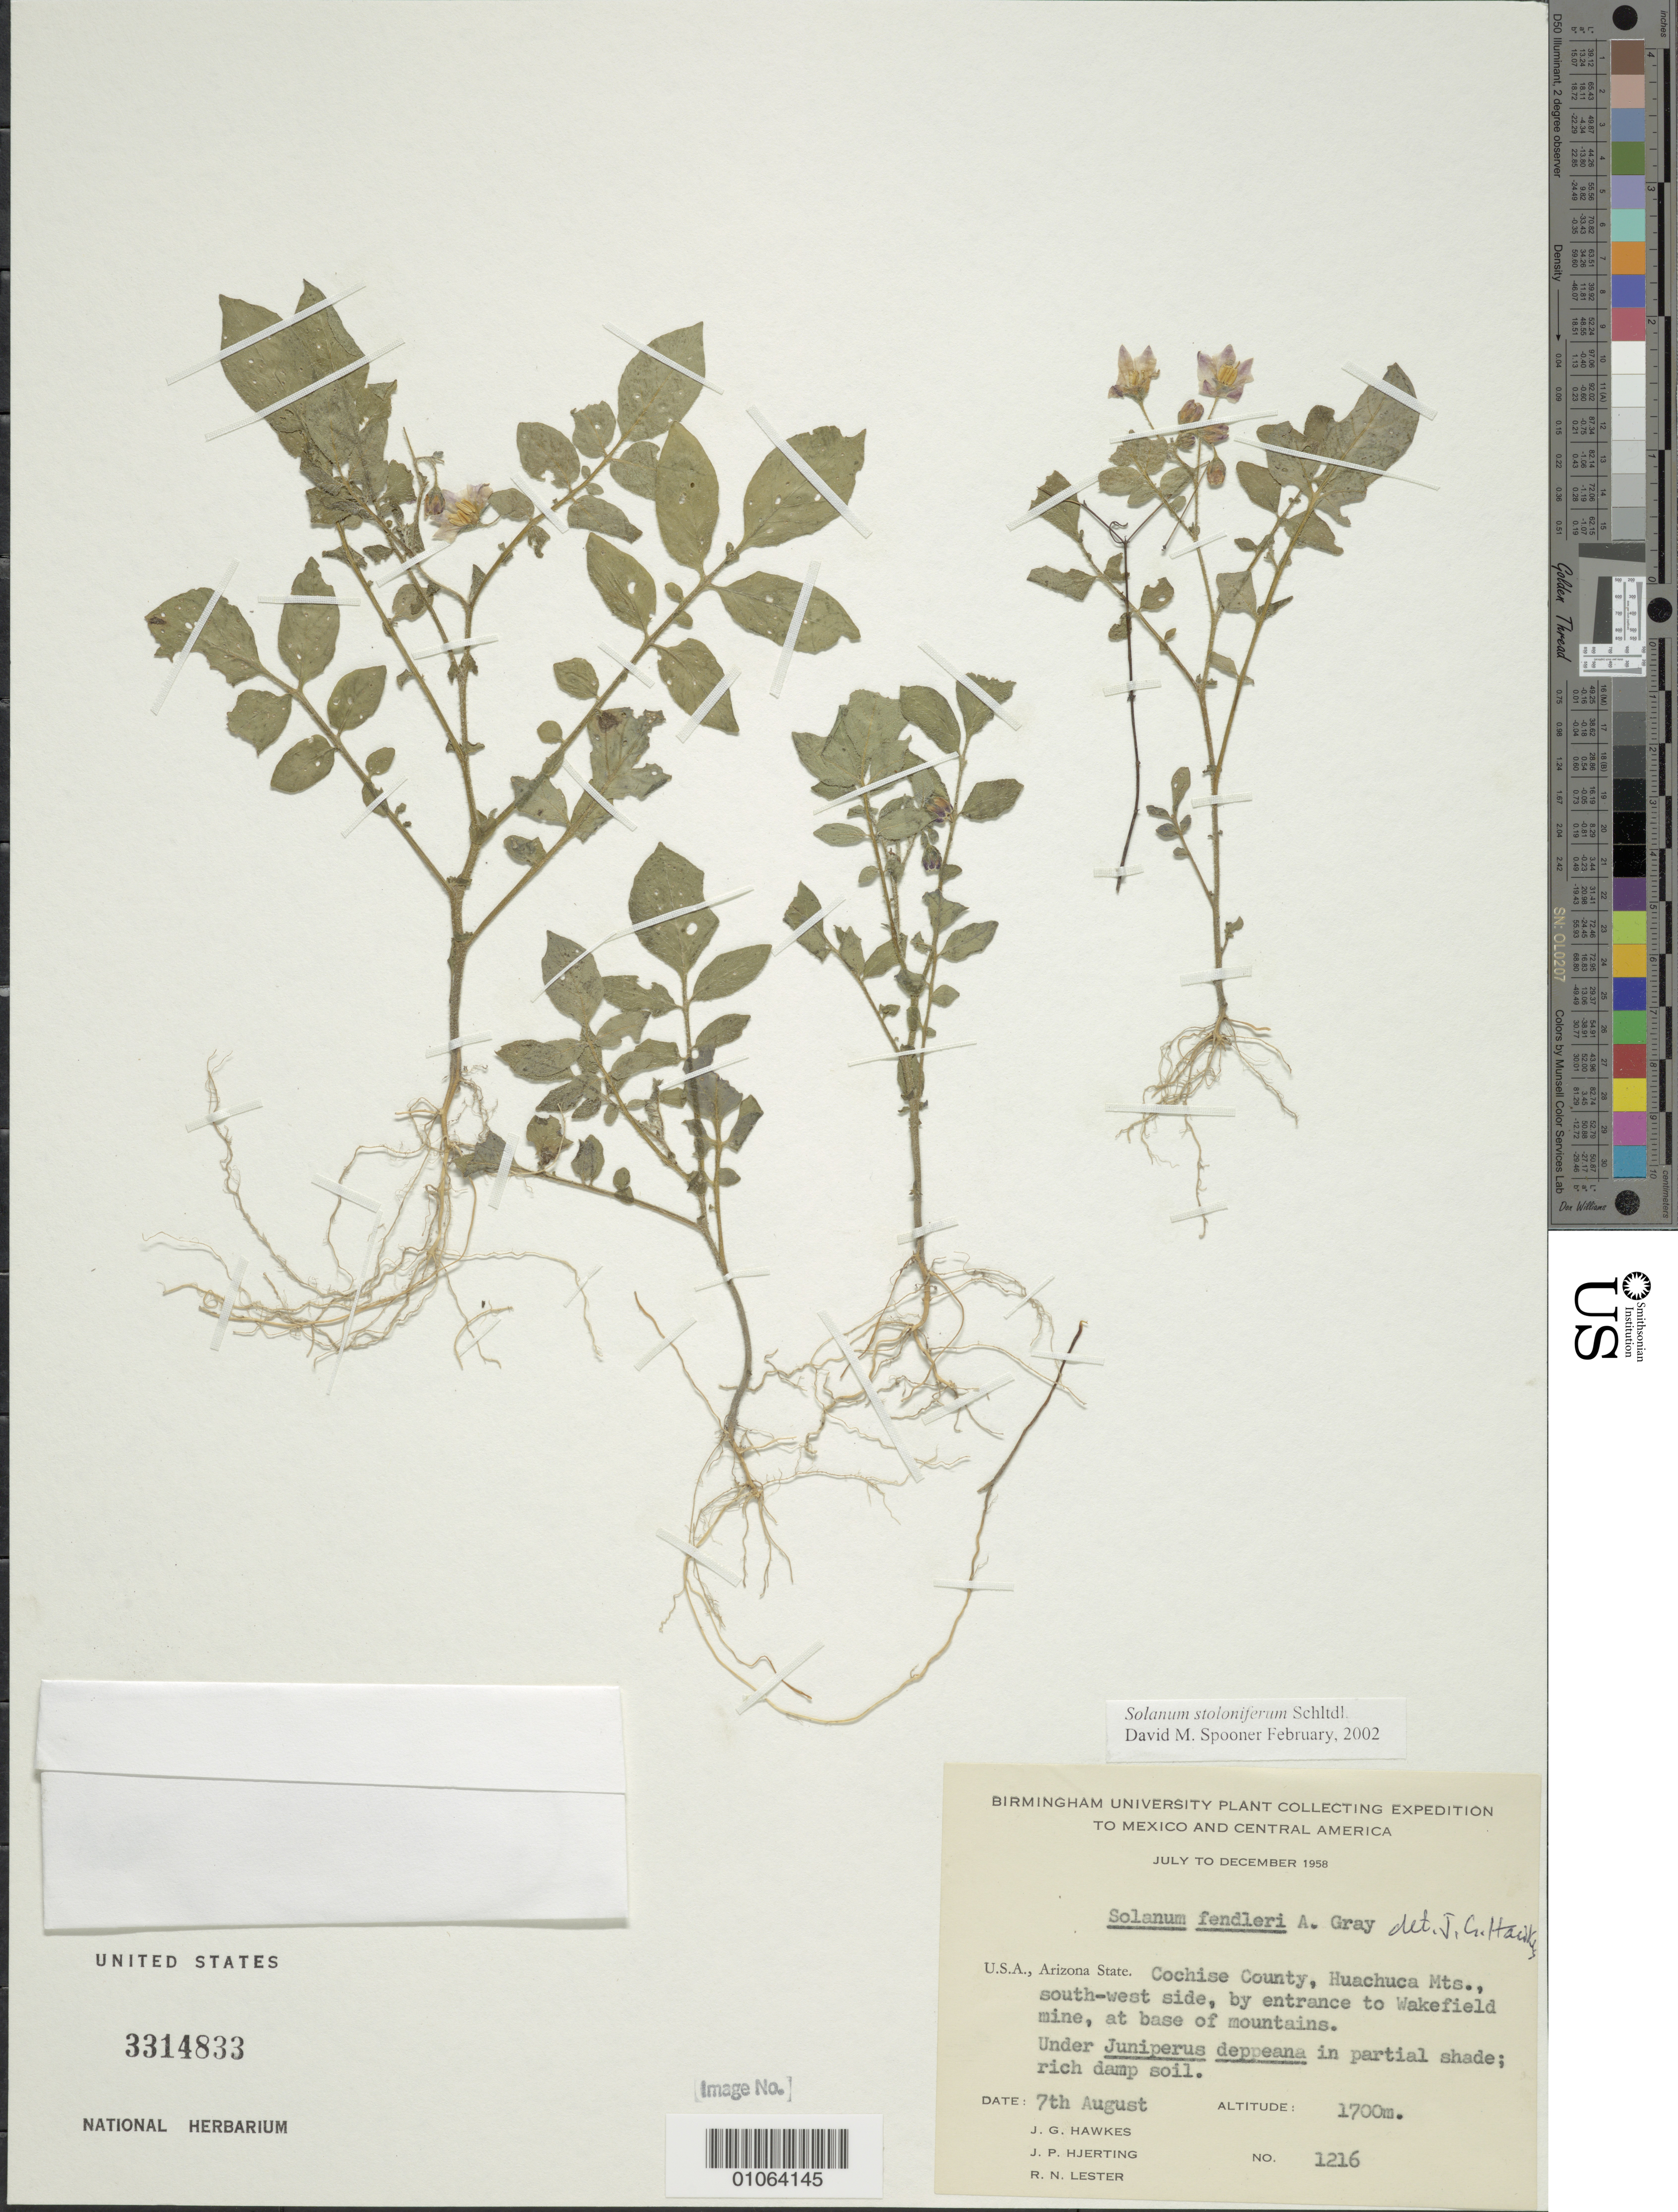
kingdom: Plantae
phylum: Tracheophyta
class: Magnoliopsida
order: Solanales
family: Solanaceae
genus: Solanum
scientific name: Solanum stoloniferum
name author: Schltdl.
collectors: J. Hawkes, J. P. Hjerting & R. Lester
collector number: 1216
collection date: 1958-08-07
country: United States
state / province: Arizona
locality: Central America. Cochise County, Huachuca Mts., south-west side, by entrance to Wakefield mine, at base of mountains.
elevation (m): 1700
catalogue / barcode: US 3314833